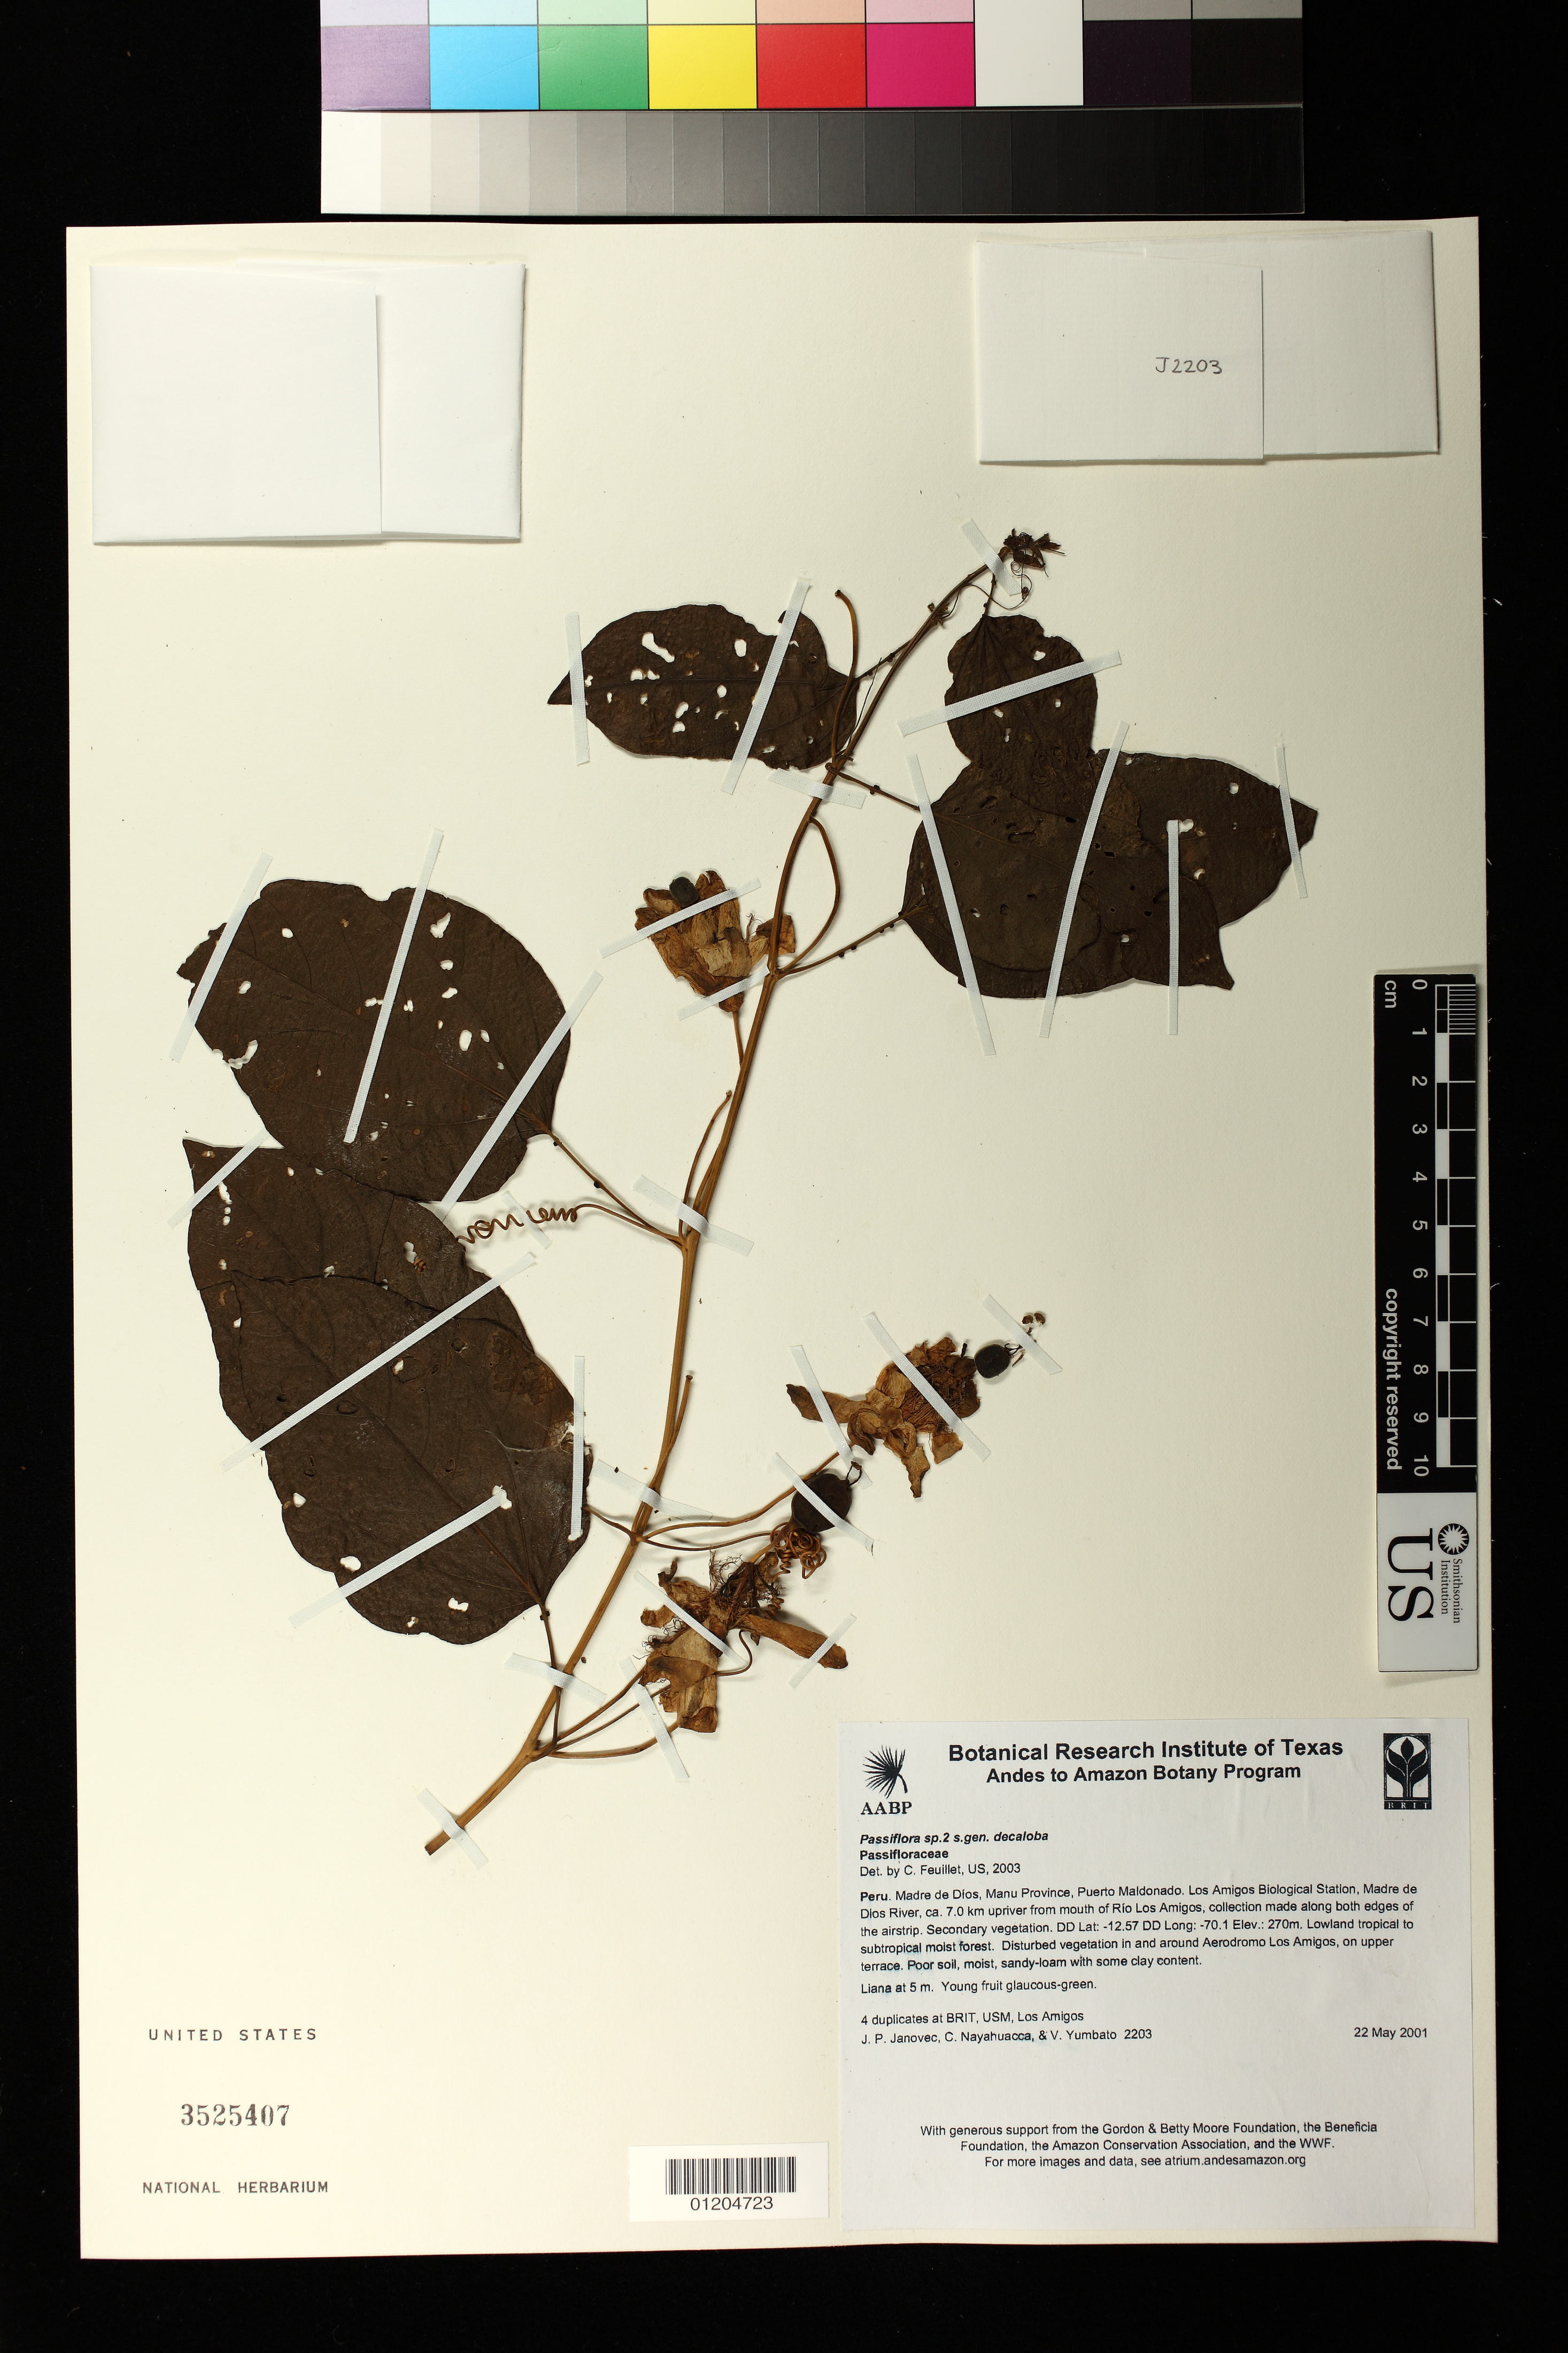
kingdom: Plantae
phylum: Tracheophyta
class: Magnoliopsida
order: Malpighiales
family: Passifloraceae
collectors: J. P. Janovec, C. Nayahuacca & V. Yumbato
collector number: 2203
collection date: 2001-05-22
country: Peru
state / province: Madre de Dios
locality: Manu Province, Puerto Maldonado. Los Amigos Biological Station, Madre de Dios River, ca. 7.0 km upriver from mouth of Rio Los Amigos, collection made along both edges of the airstrip. DD Lat: -12.57 DD Long: -70.1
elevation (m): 270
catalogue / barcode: US 3525407